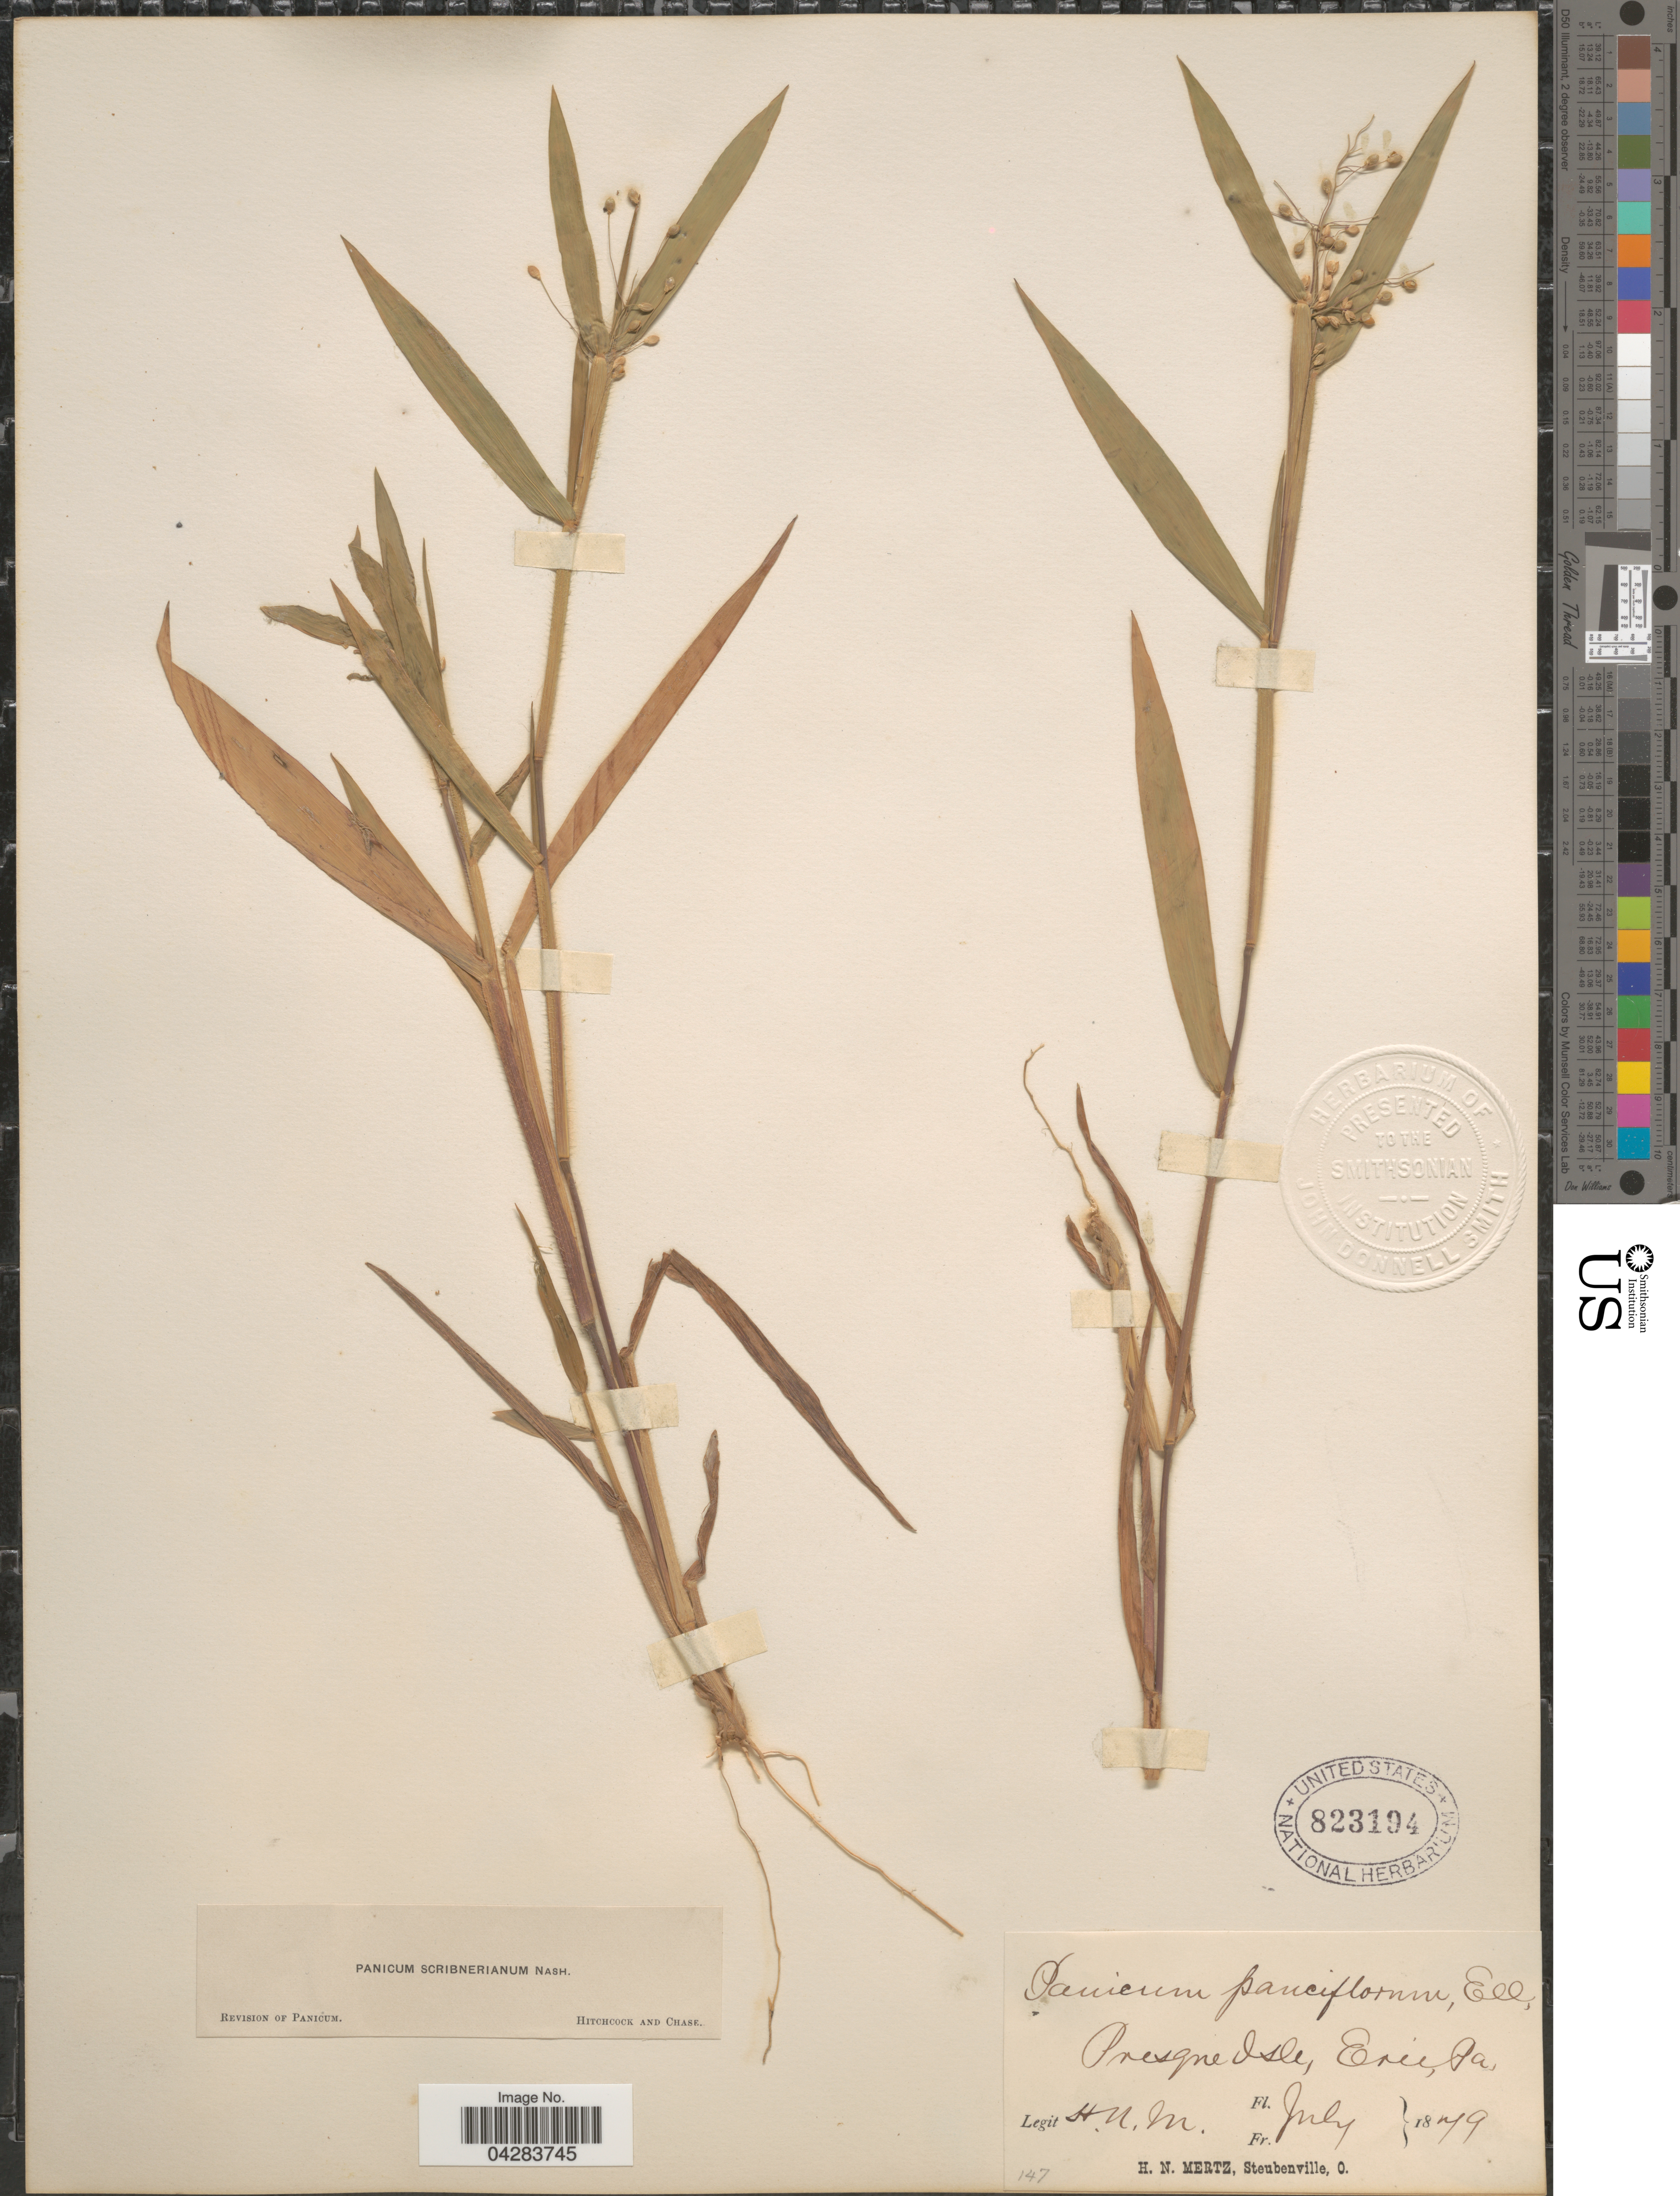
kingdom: Plantae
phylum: Tracheophyta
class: Liliopsida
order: Poales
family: Poaceae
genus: Dichanthelium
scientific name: Dichanthelium oligosanthes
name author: (Schult.) Gould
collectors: H. Mertz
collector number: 147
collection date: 1879-07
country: United States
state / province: Pennsylvania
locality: Presque Isle, Erie.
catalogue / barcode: US 823194